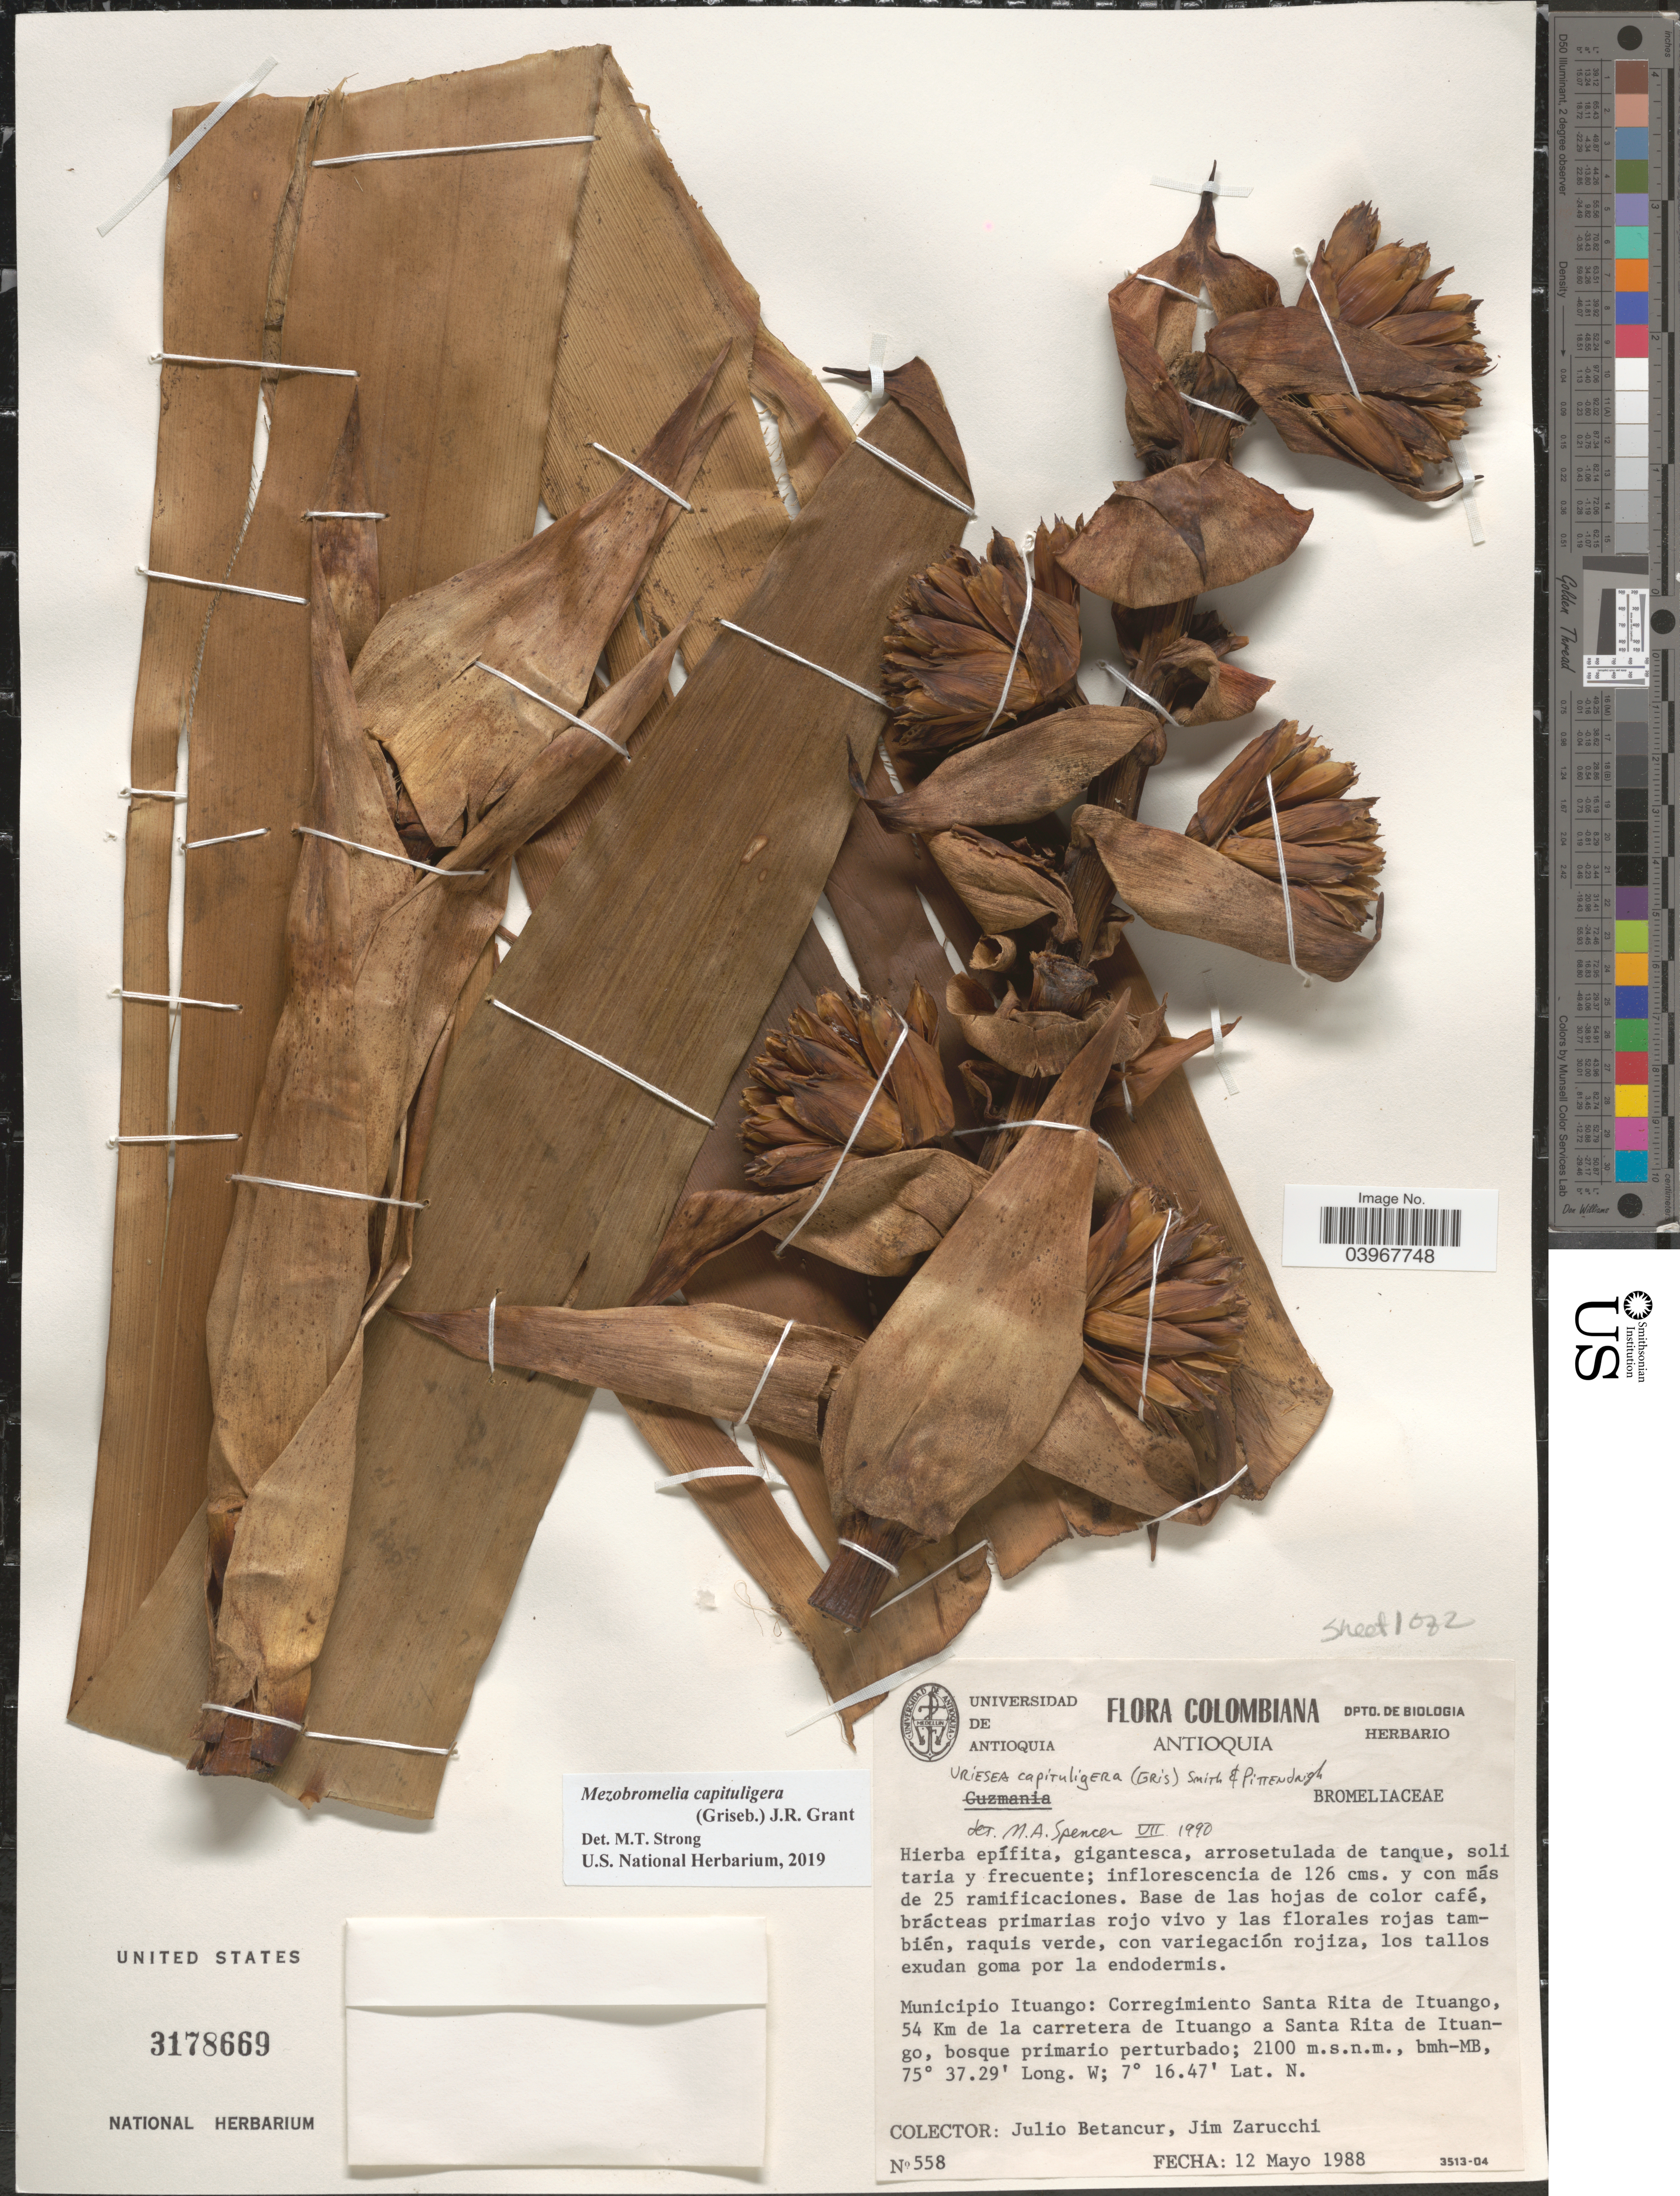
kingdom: Plantae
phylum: Tracheophyta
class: Liliopsida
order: Poales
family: Bromeliaceae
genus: Mezobromelia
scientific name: Mezobromelia capituligera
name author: (Griseb.) J.R. Grant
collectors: J. Betancur & J. L. Zarucchi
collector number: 558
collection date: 1988-05-12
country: Colombia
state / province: Antioquia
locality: Municipio Ituango: Corregimiento Santa Rita de Ituango, 54 Km de la carretera de Ituango a Santa Rita de Ituango.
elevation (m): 2100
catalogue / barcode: US 3178669